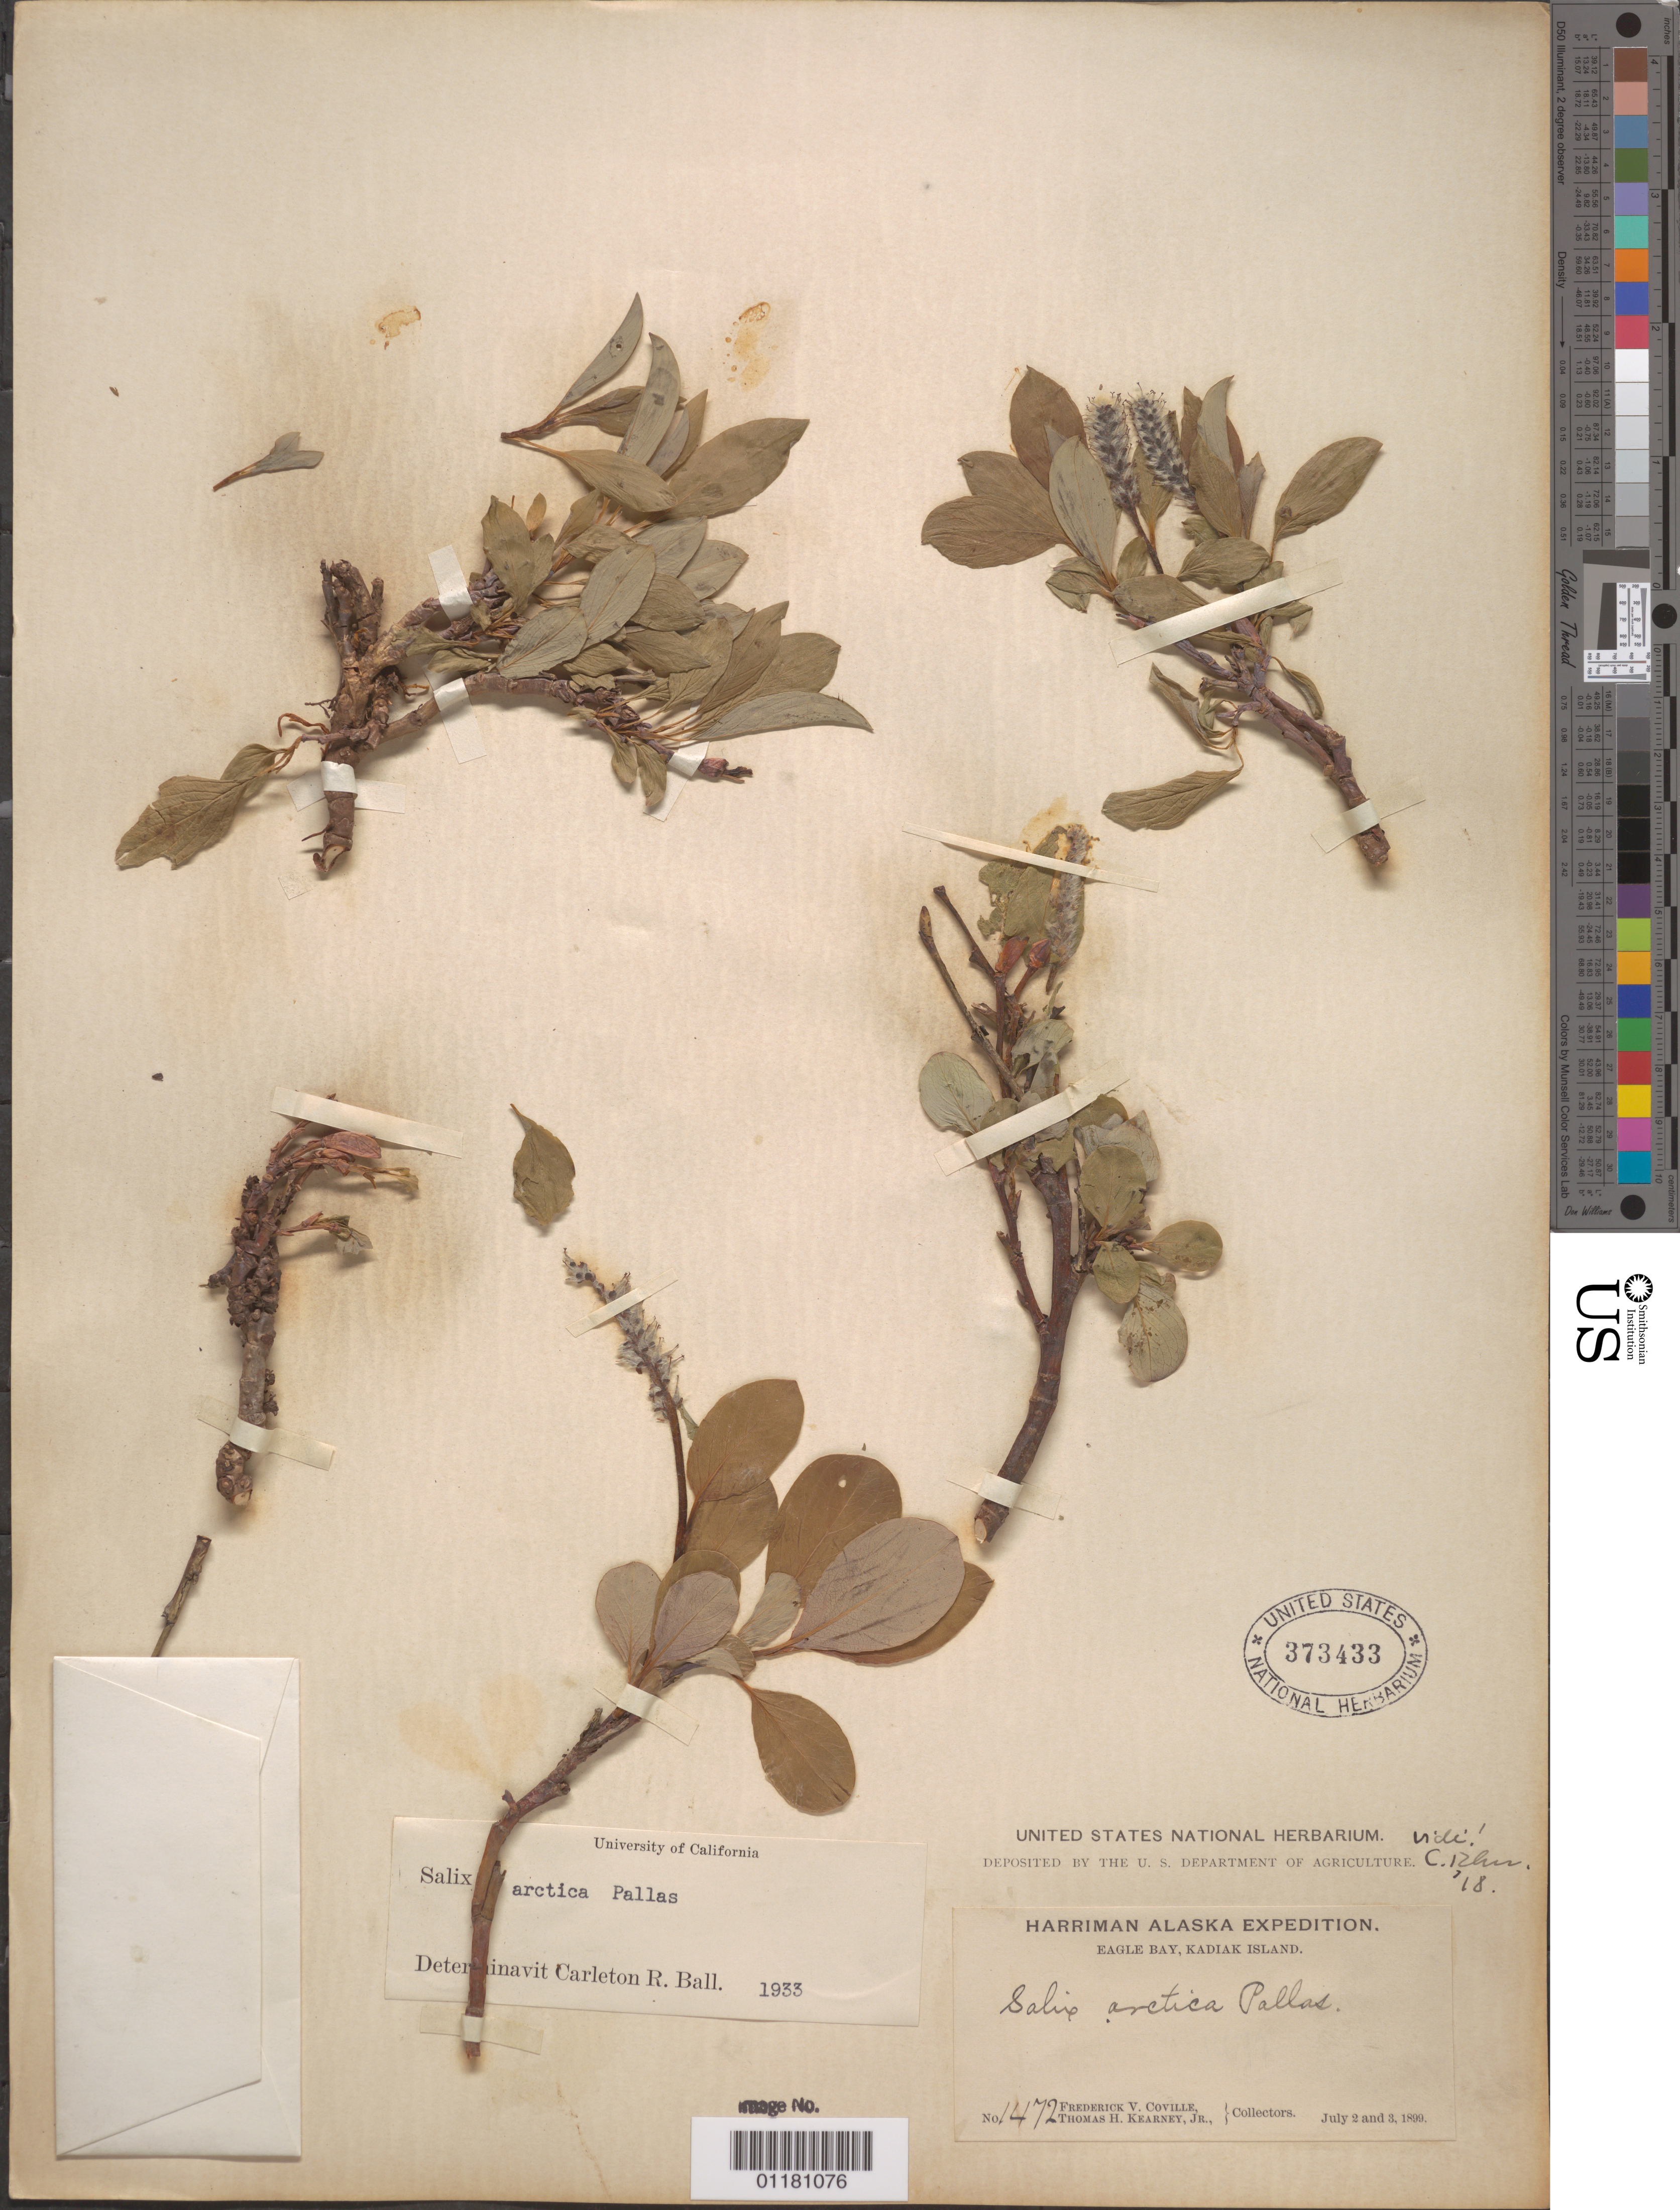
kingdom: Plantae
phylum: Tracheophyta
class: Magnoliopsida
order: Malpighiales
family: Salicaceae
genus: Salix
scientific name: Salix arctica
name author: Pall.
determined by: Ball, C. R.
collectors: F. V. Coville & T. H. Kearney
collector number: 1472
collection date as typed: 2 Jul 1899 and 3 Jul 1899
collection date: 1899-07-02,1899-07-03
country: United States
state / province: Alaska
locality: Eagle Bay, Kodiak Island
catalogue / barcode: US 373433